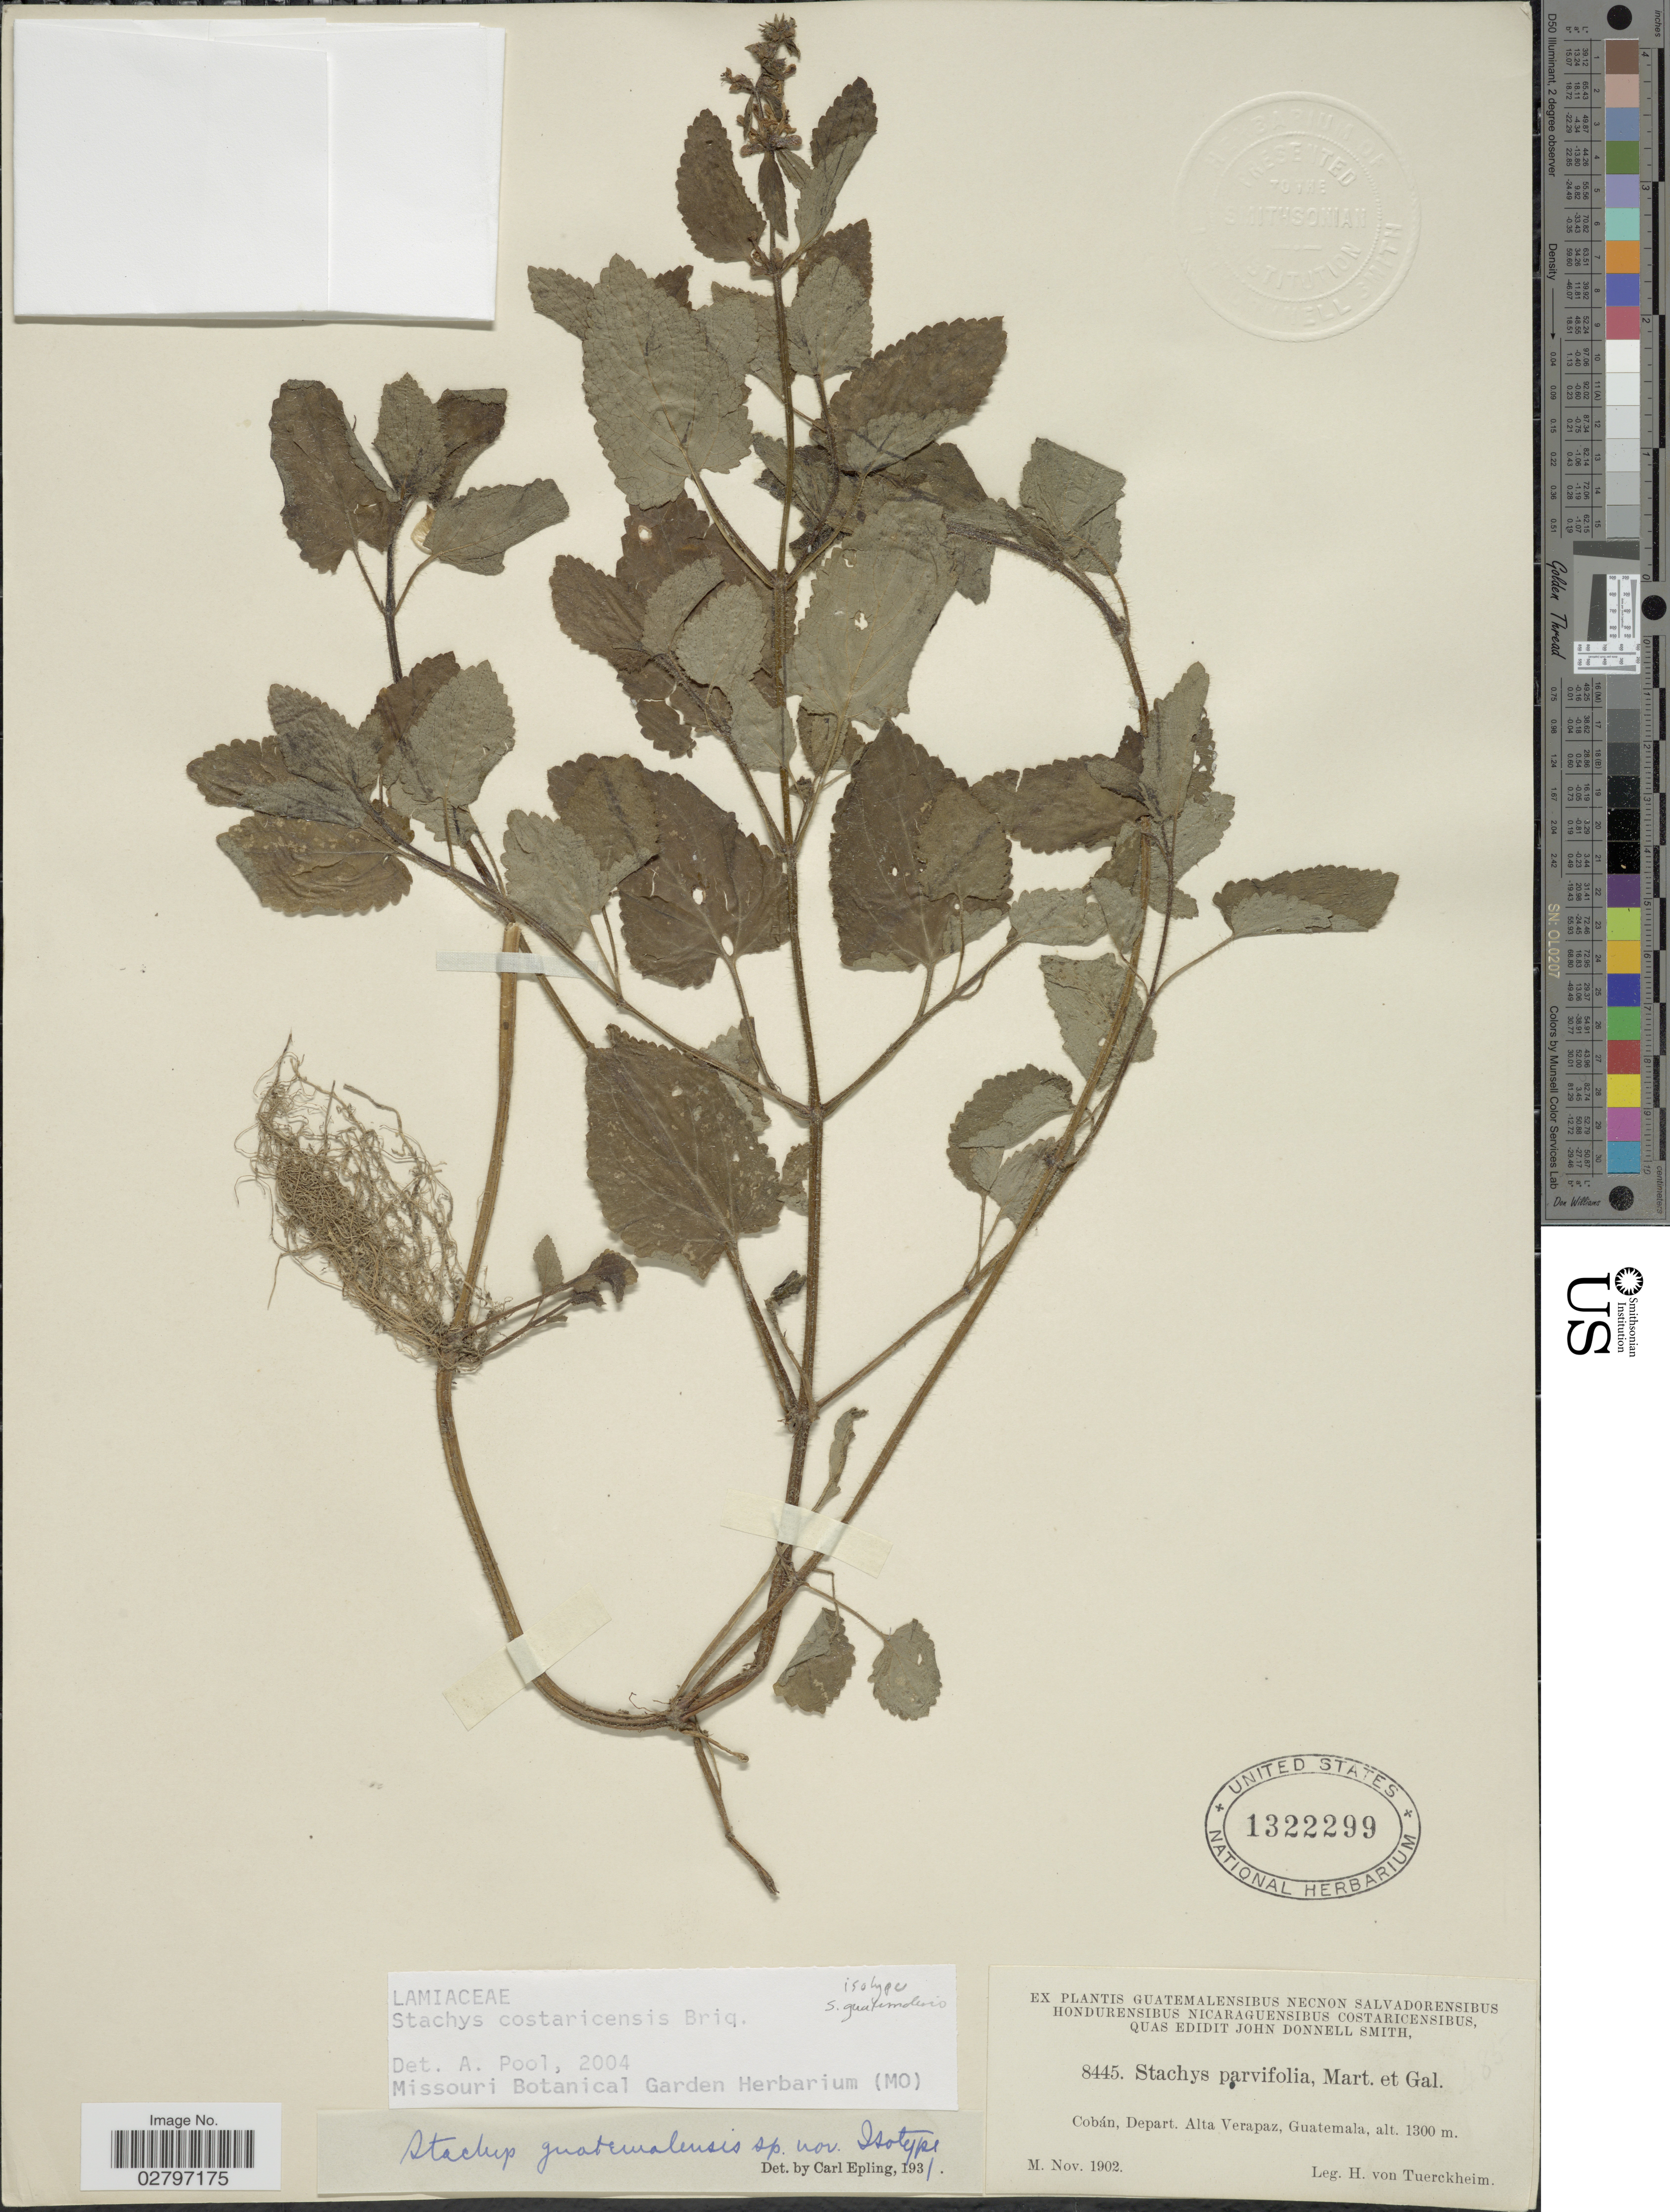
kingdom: Plantae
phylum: Tracheophyta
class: Magnoliopsida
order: Lamiales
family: Lamiaceae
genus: Stachys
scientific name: Stachys costaricensis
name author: Briq.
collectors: H. von Türckheim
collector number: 8445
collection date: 1902-11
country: Guatemala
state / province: Alta Verapaz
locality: Cobán, Depart. Alta Verapaz.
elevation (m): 1300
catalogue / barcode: US 1322299